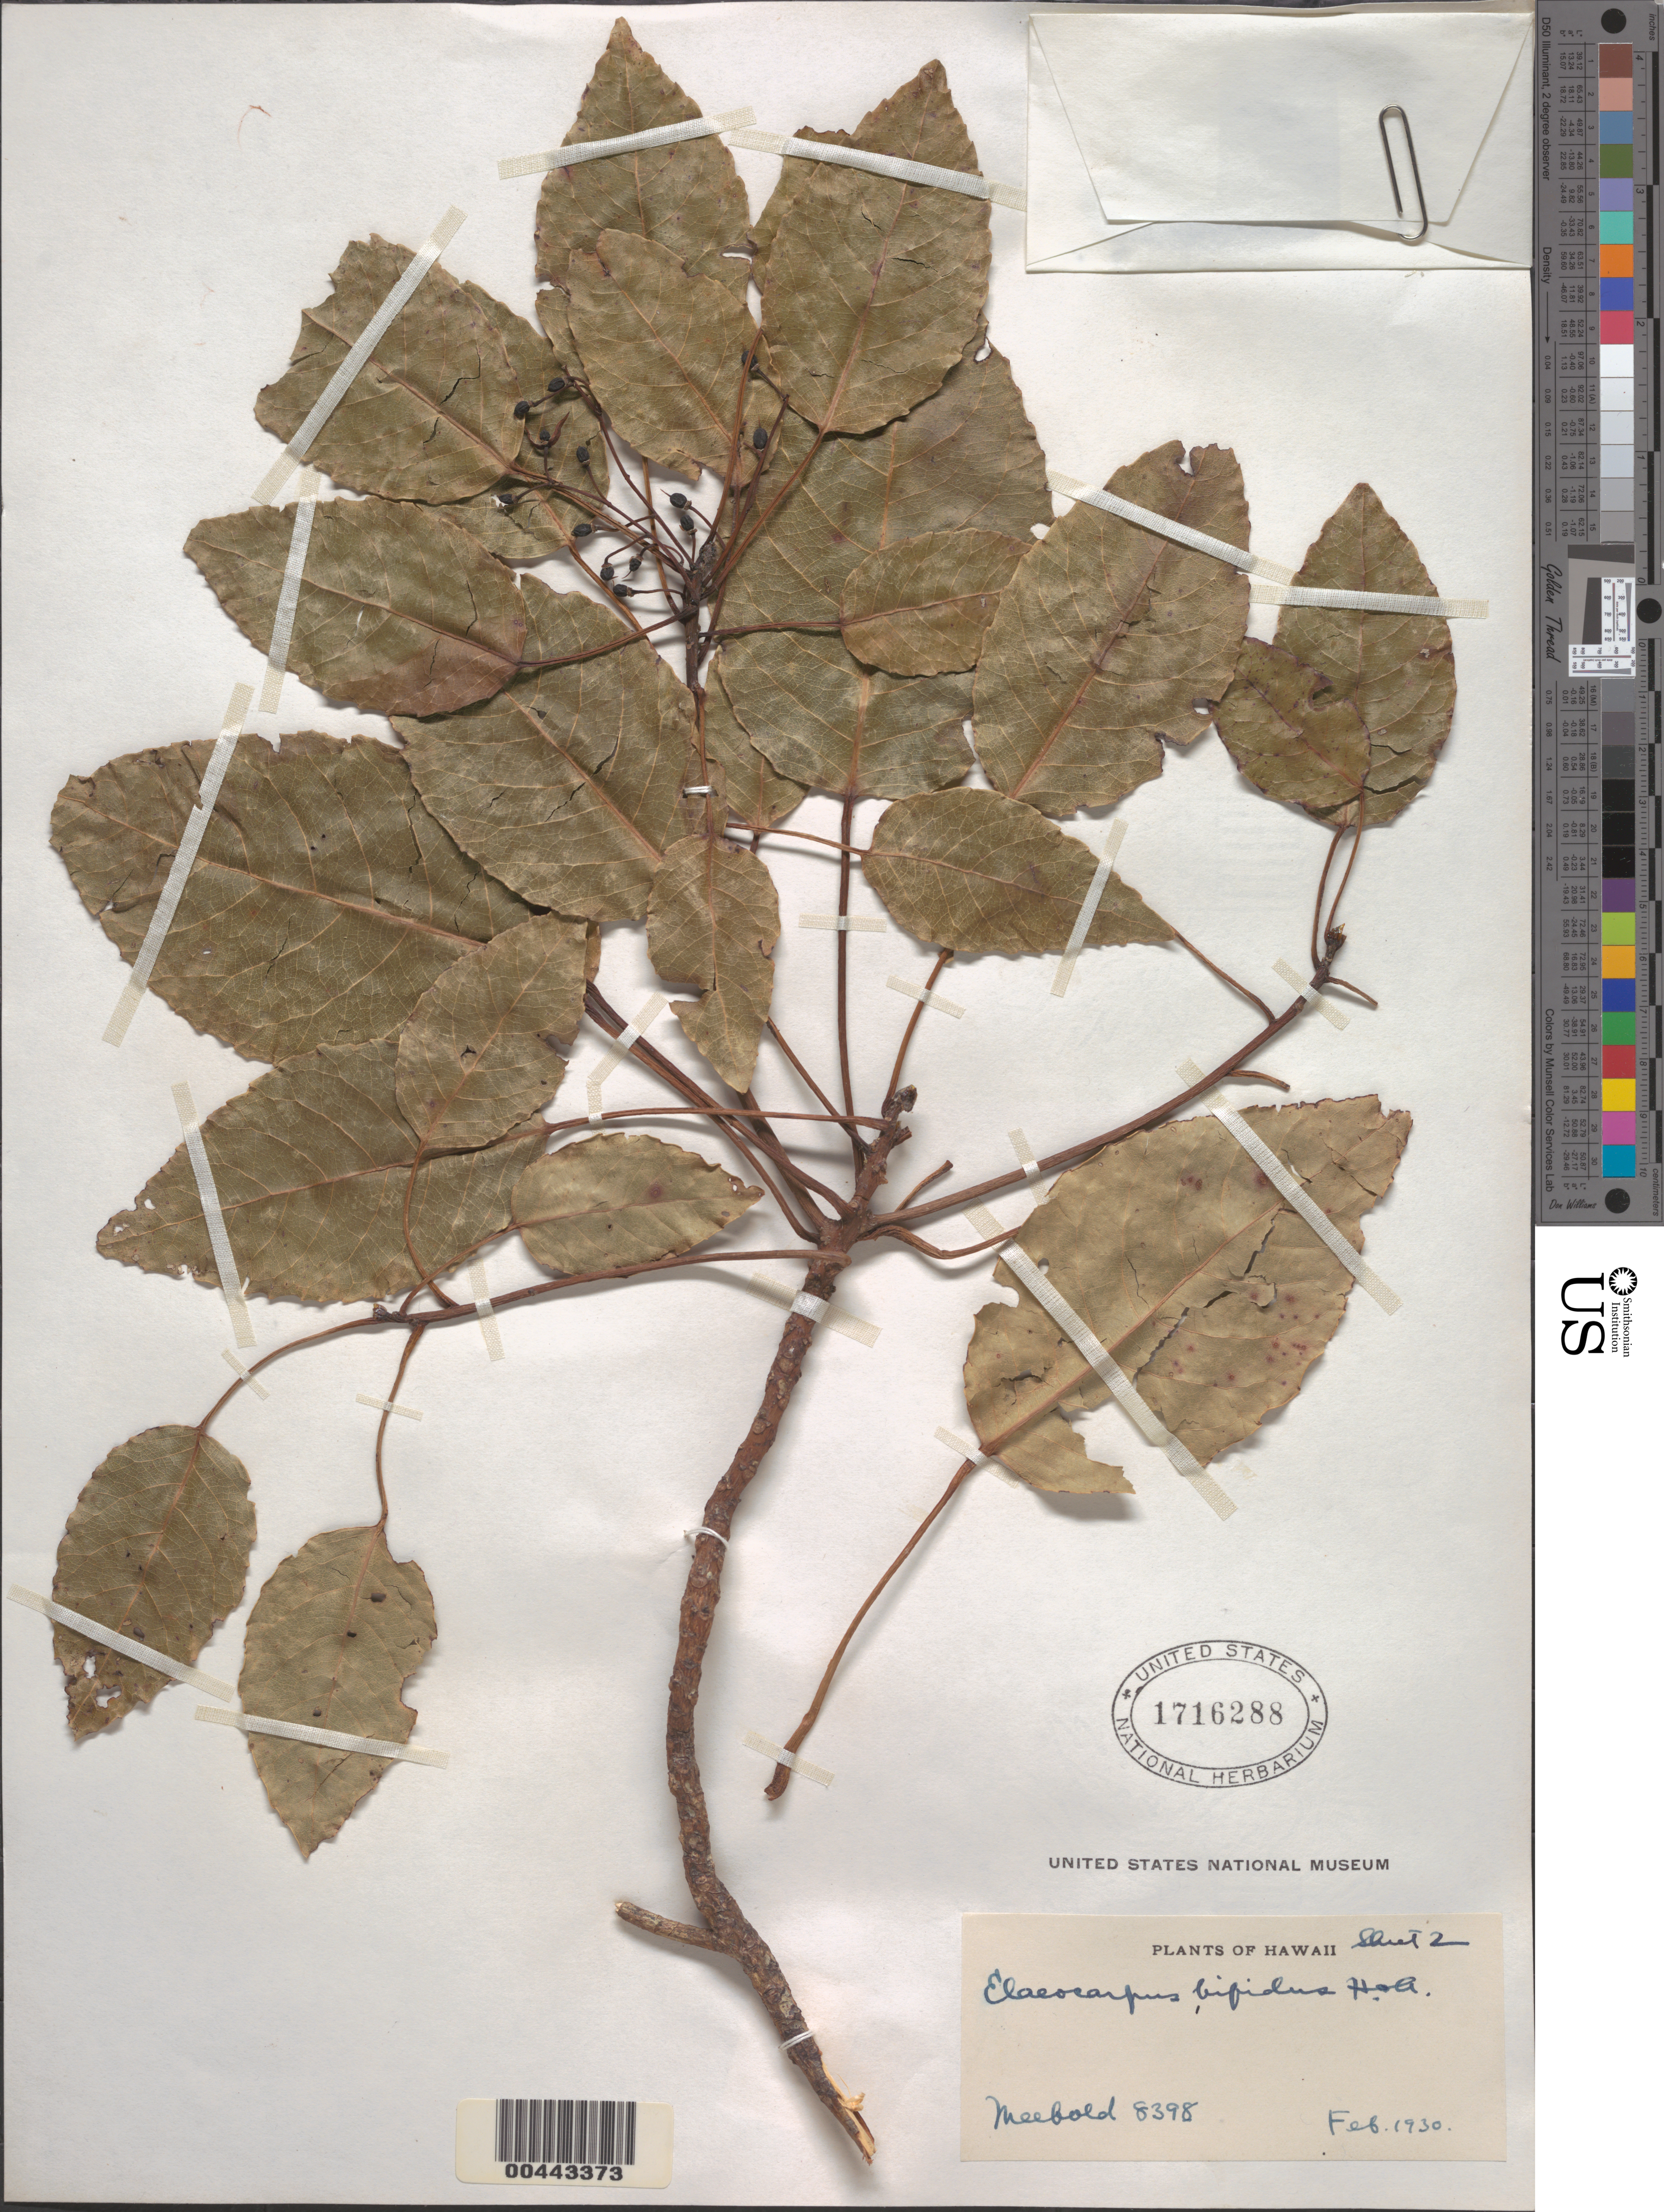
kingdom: Plantae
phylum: Tracheophyta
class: Magnoliopsida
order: Oxalidales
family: Elaeocarpaceae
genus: Elaeocarpus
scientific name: Elaeocarpus bifidus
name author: Hook. & Arn.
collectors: A. Meebold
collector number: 8398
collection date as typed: Feb 1930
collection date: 1930-02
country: United States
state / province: Hawaii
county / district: Hawaii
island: Hawaii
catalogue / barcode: US 1716288